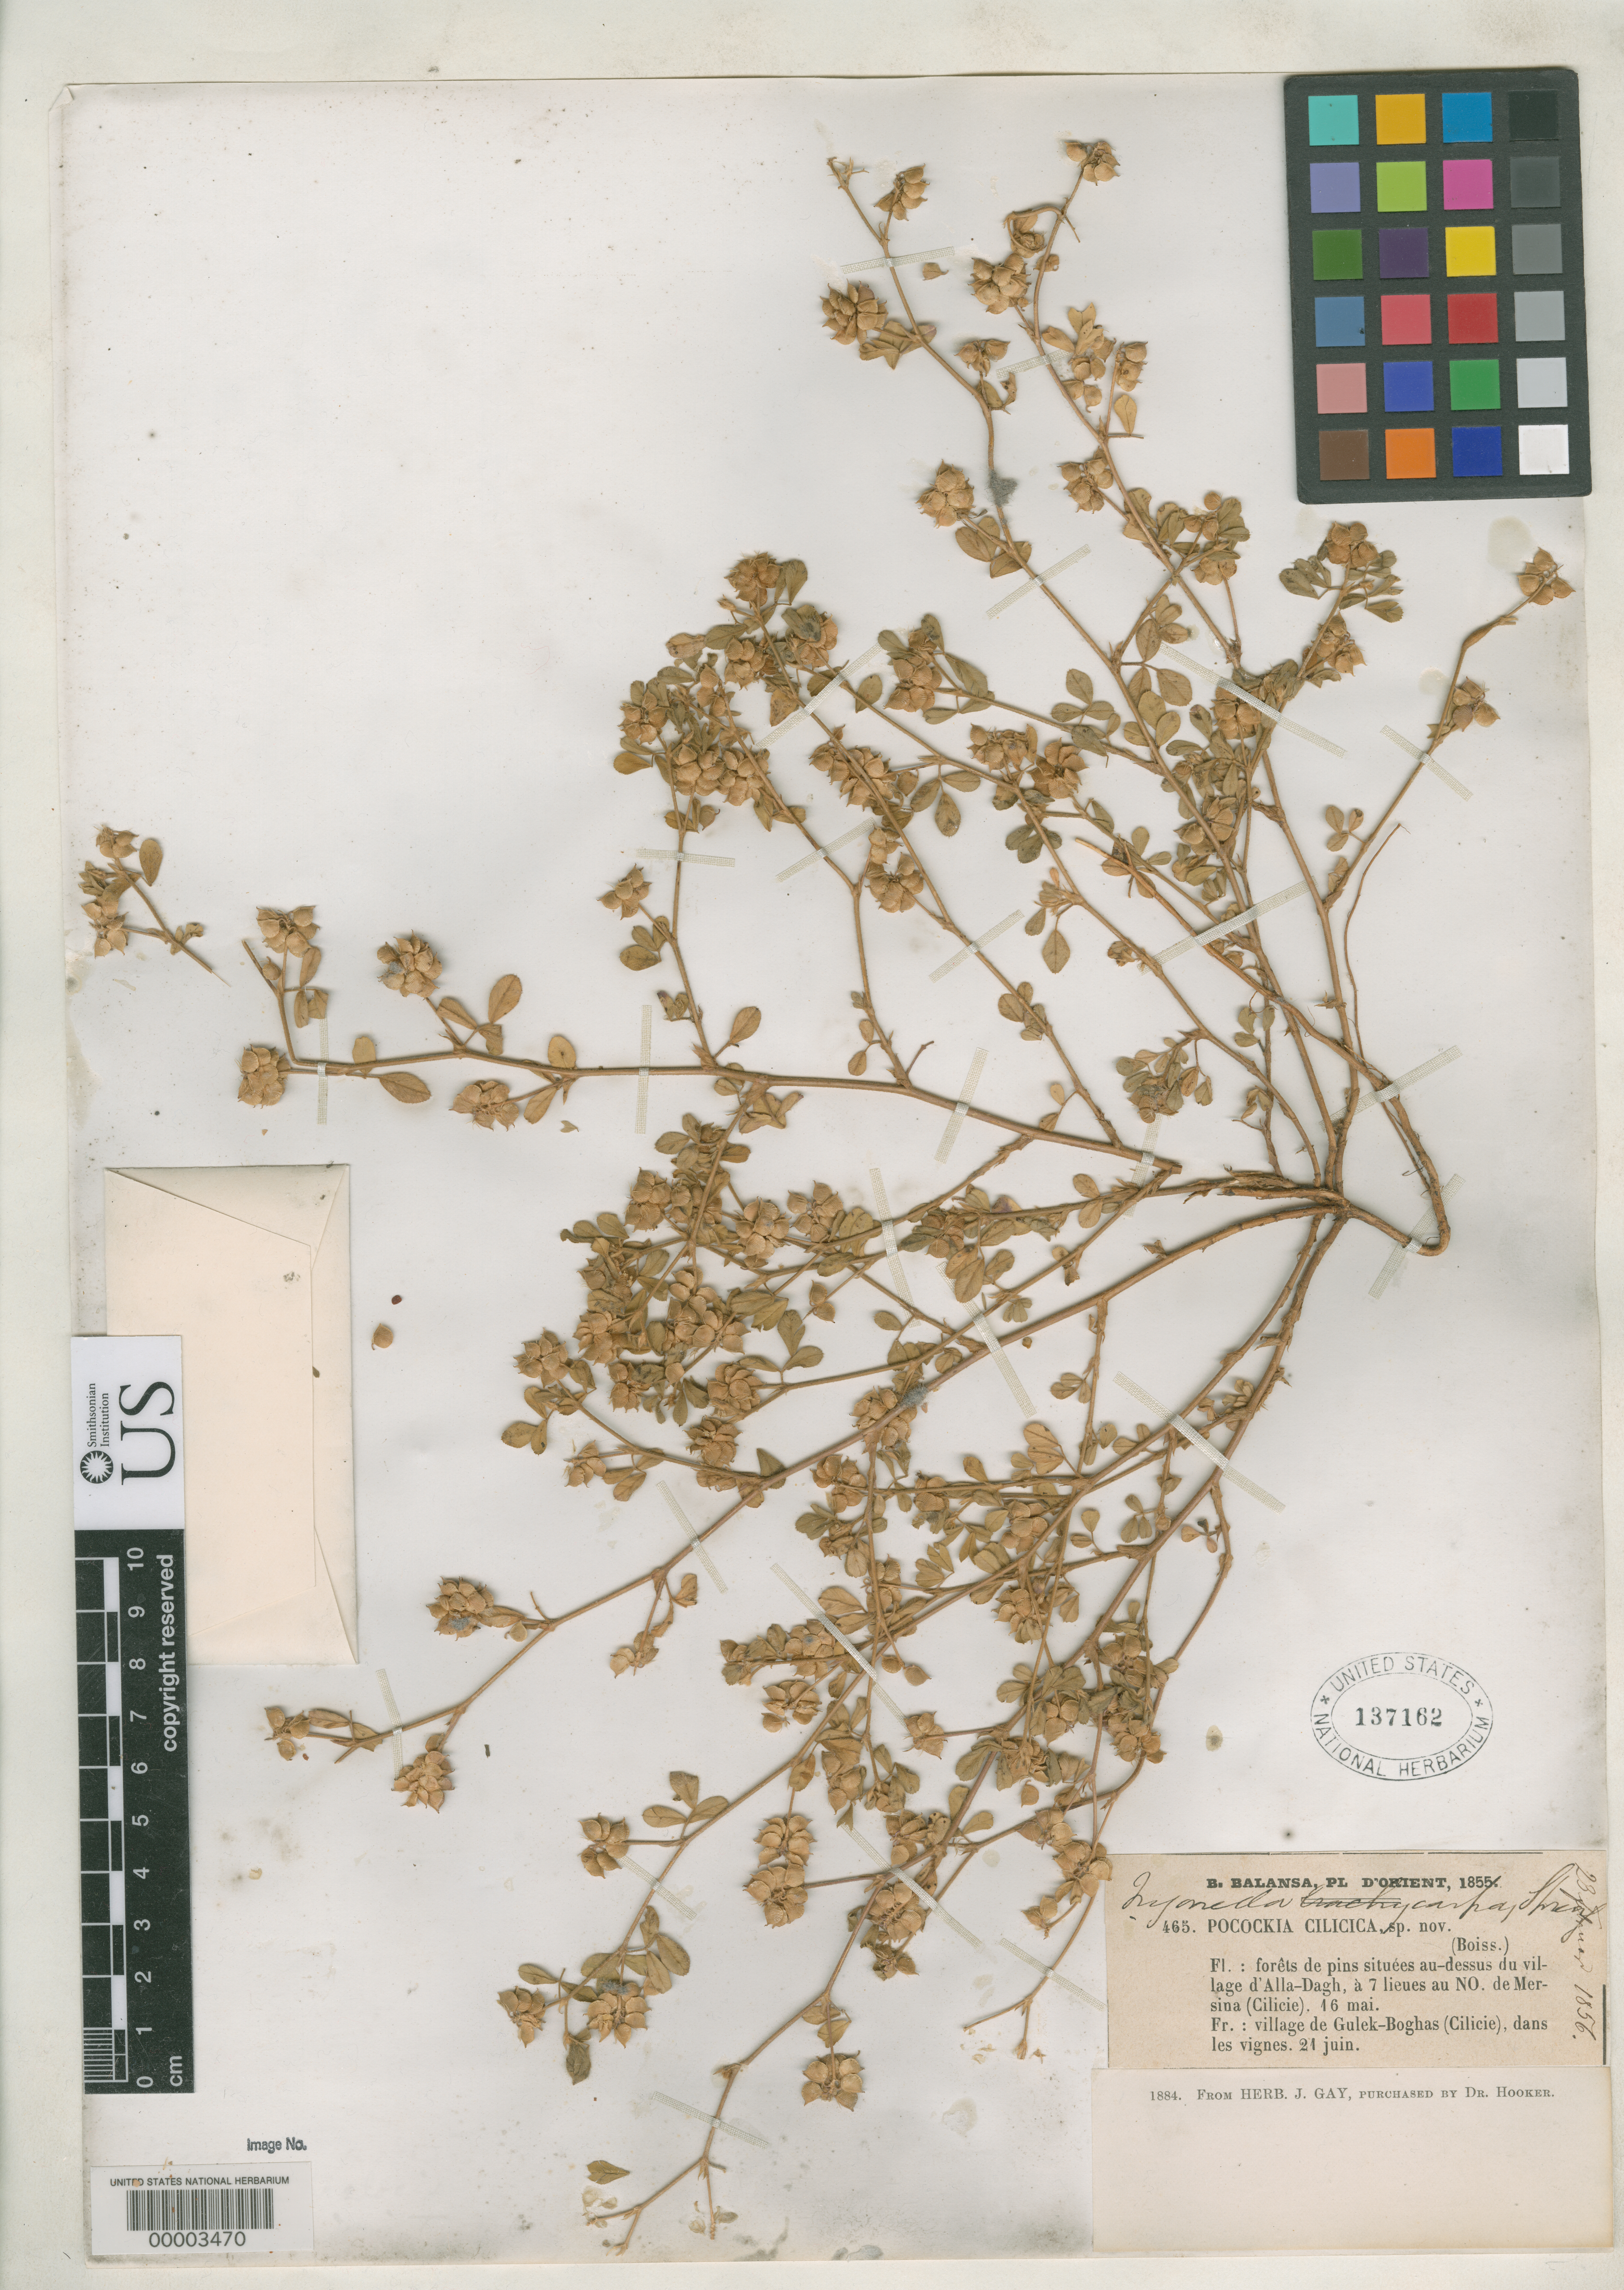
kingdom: Plantae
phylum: Tracheophyta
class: Magnoliopsida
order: Fabales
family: Fabaceae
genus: Pocockia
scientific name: Pocockia cilicica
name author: Boiss. & Balansa in Boiss.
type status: Type Collection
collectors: B. Balansa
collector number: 465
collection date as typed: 16 May 1855 and 21 Jun 1855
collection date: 1855-05-16,1855-06-21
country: Turkey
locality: Cilicia.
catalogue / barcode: US 137162